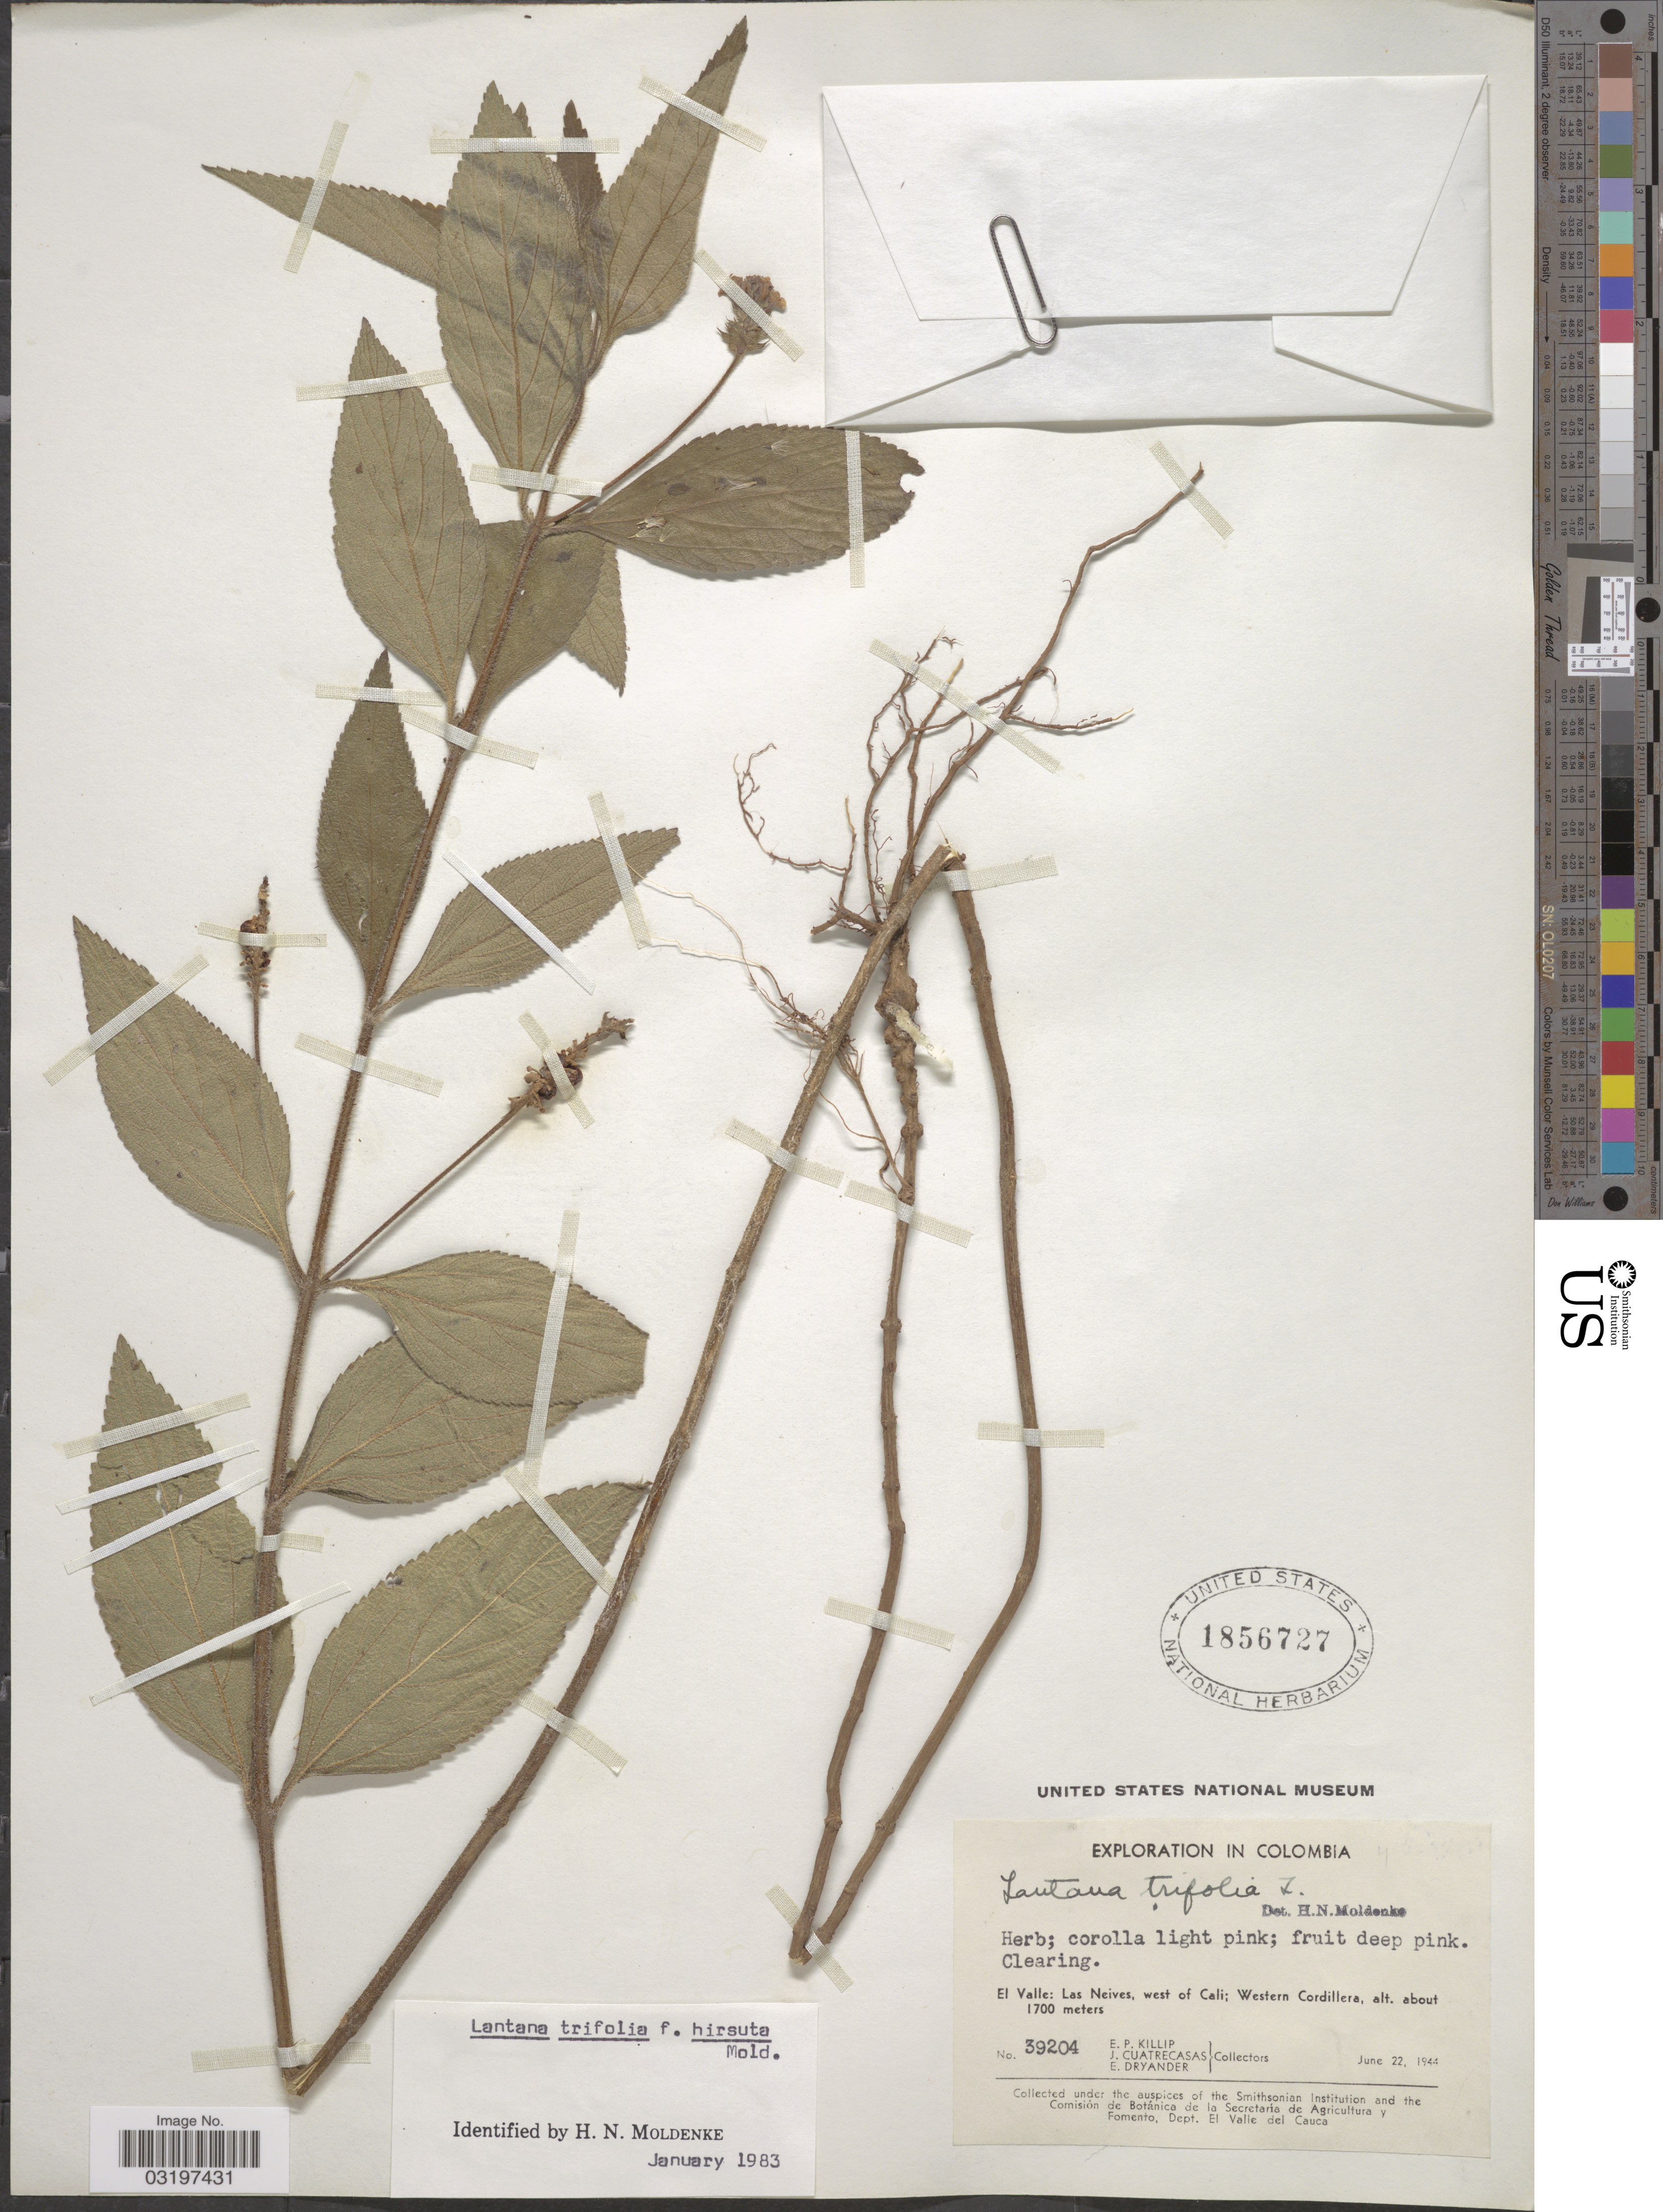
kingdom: Plantae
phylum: Tracheophyta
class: Magnoliopsida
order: Lamiales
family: Verbenaceae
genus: Lantana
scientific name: Lantana trifolia f. hirsuta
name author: Moldenke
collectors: E. P. Killip, J. Cuatrecasas & E. Dryander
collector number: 39204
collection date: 1944-06-22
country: Colombia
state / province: Valle del Cauca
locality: El Valle: Las Neives, west of Cali; Western Cordillera.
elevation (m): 1700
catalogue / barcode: US 1856727